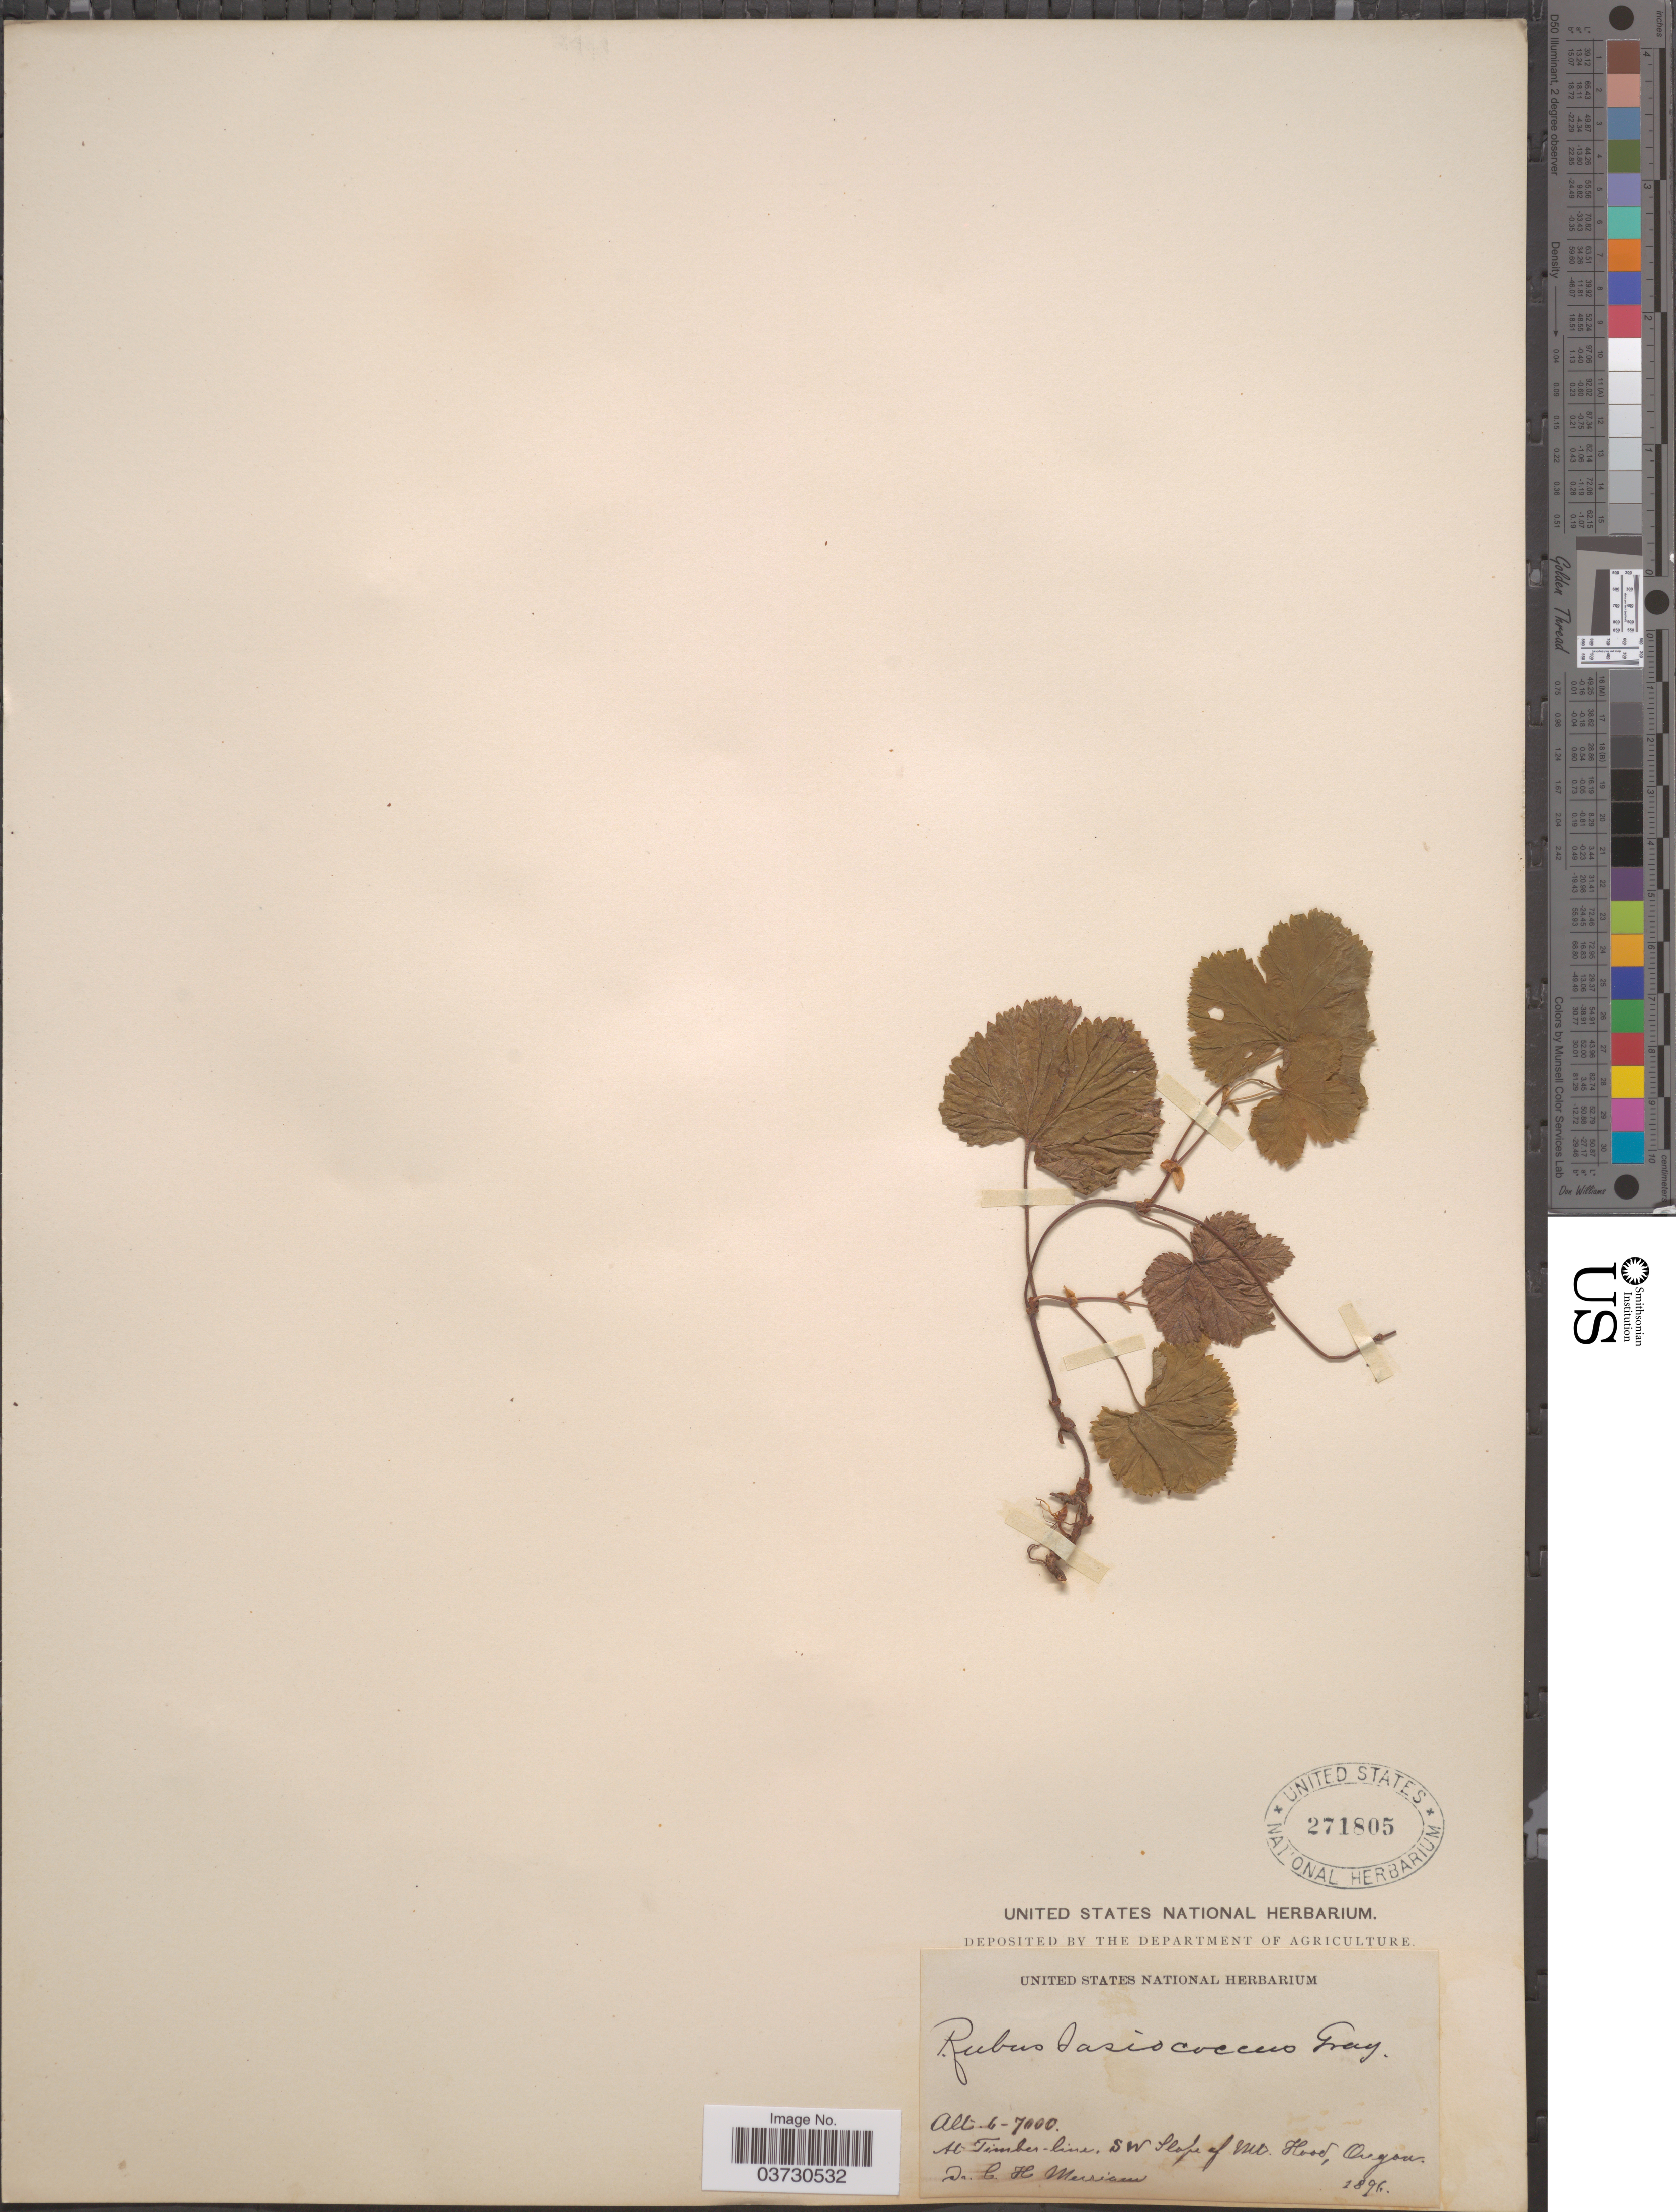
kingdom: Plantae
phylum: Tracheophyta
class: Magnoliopsida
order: Rosales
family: Rosaceae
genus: Rubus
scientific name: Rubus lasiococcus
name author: A. Gray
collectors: C. Merriam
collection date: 1896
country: United States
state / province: Oregon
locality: At Timber-line, SW slope of Mt. Hood.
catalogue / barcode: US 271805